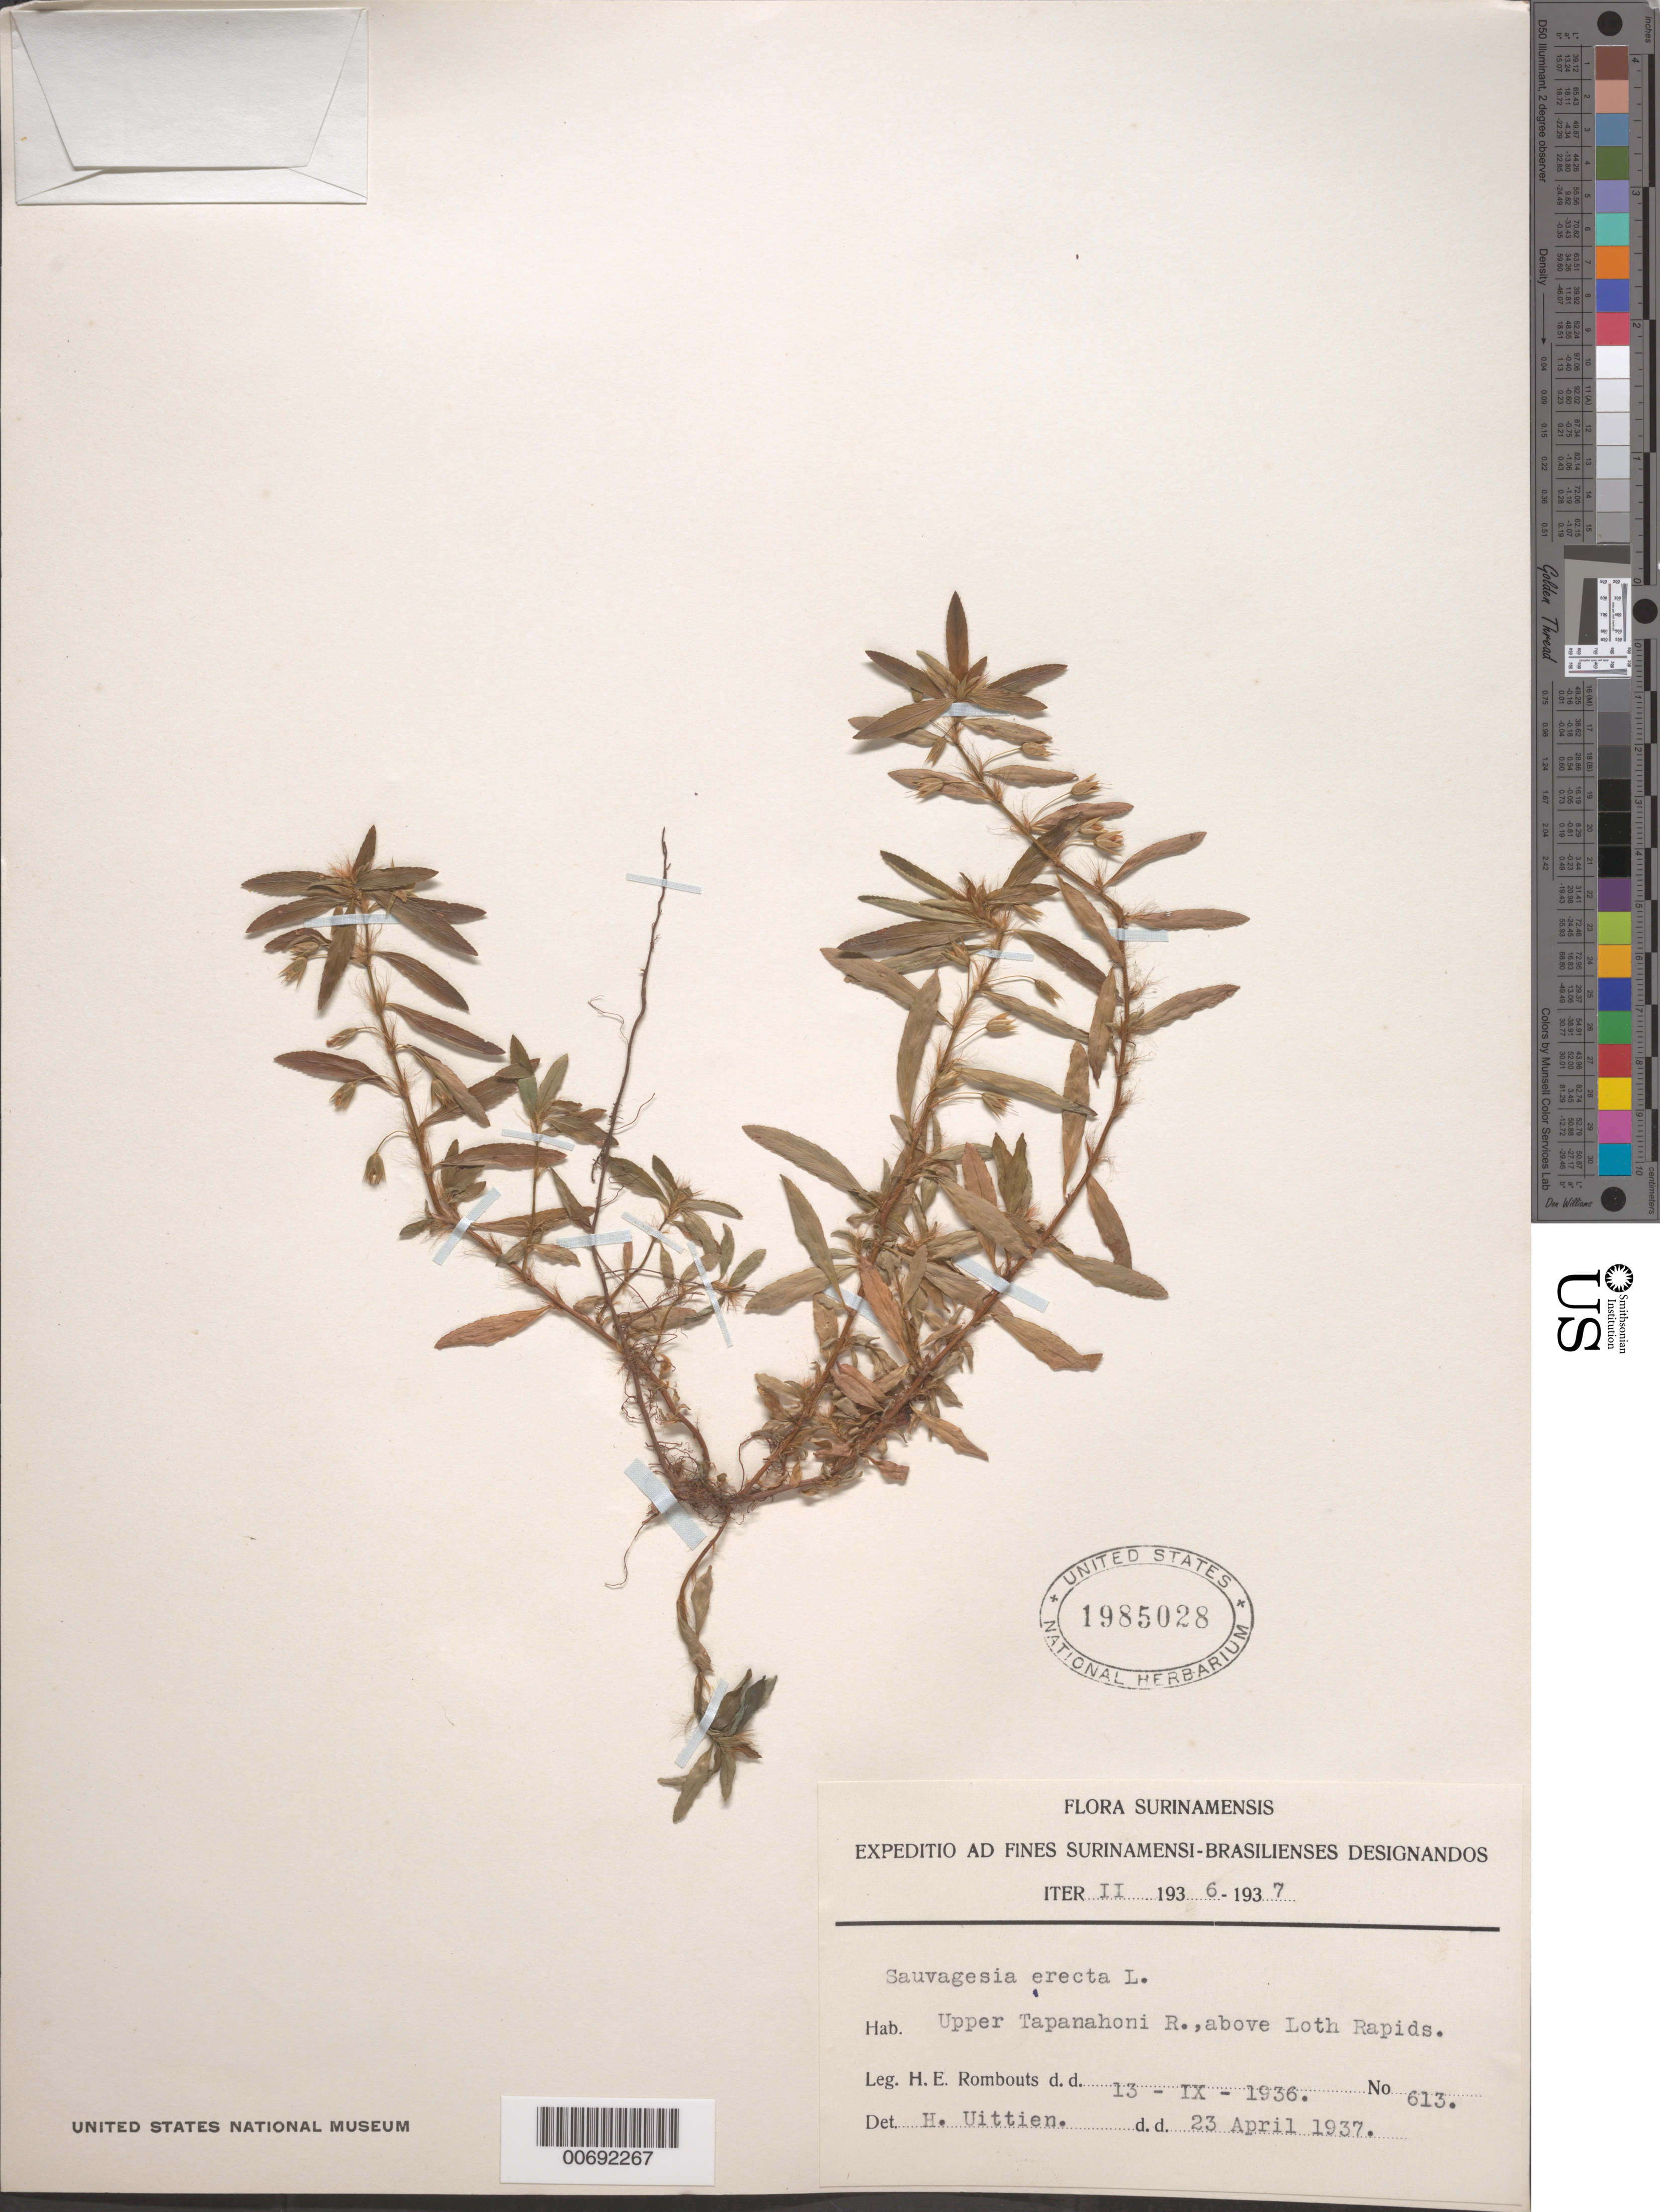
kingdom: Plantae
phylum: Tracheophyta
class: Magnoliopsida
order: Malpighiales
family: Ochnaceae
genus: Sauvagesia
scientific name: Sauvagesia erecta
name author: L.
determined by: Uittien, H.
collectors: H. Rombouts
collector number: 613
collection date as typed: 13-Sep-36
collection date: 1936-09-13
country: Suriname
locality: Tapanahoni R. (upper), above Loth rapids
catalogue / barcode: US 1985028